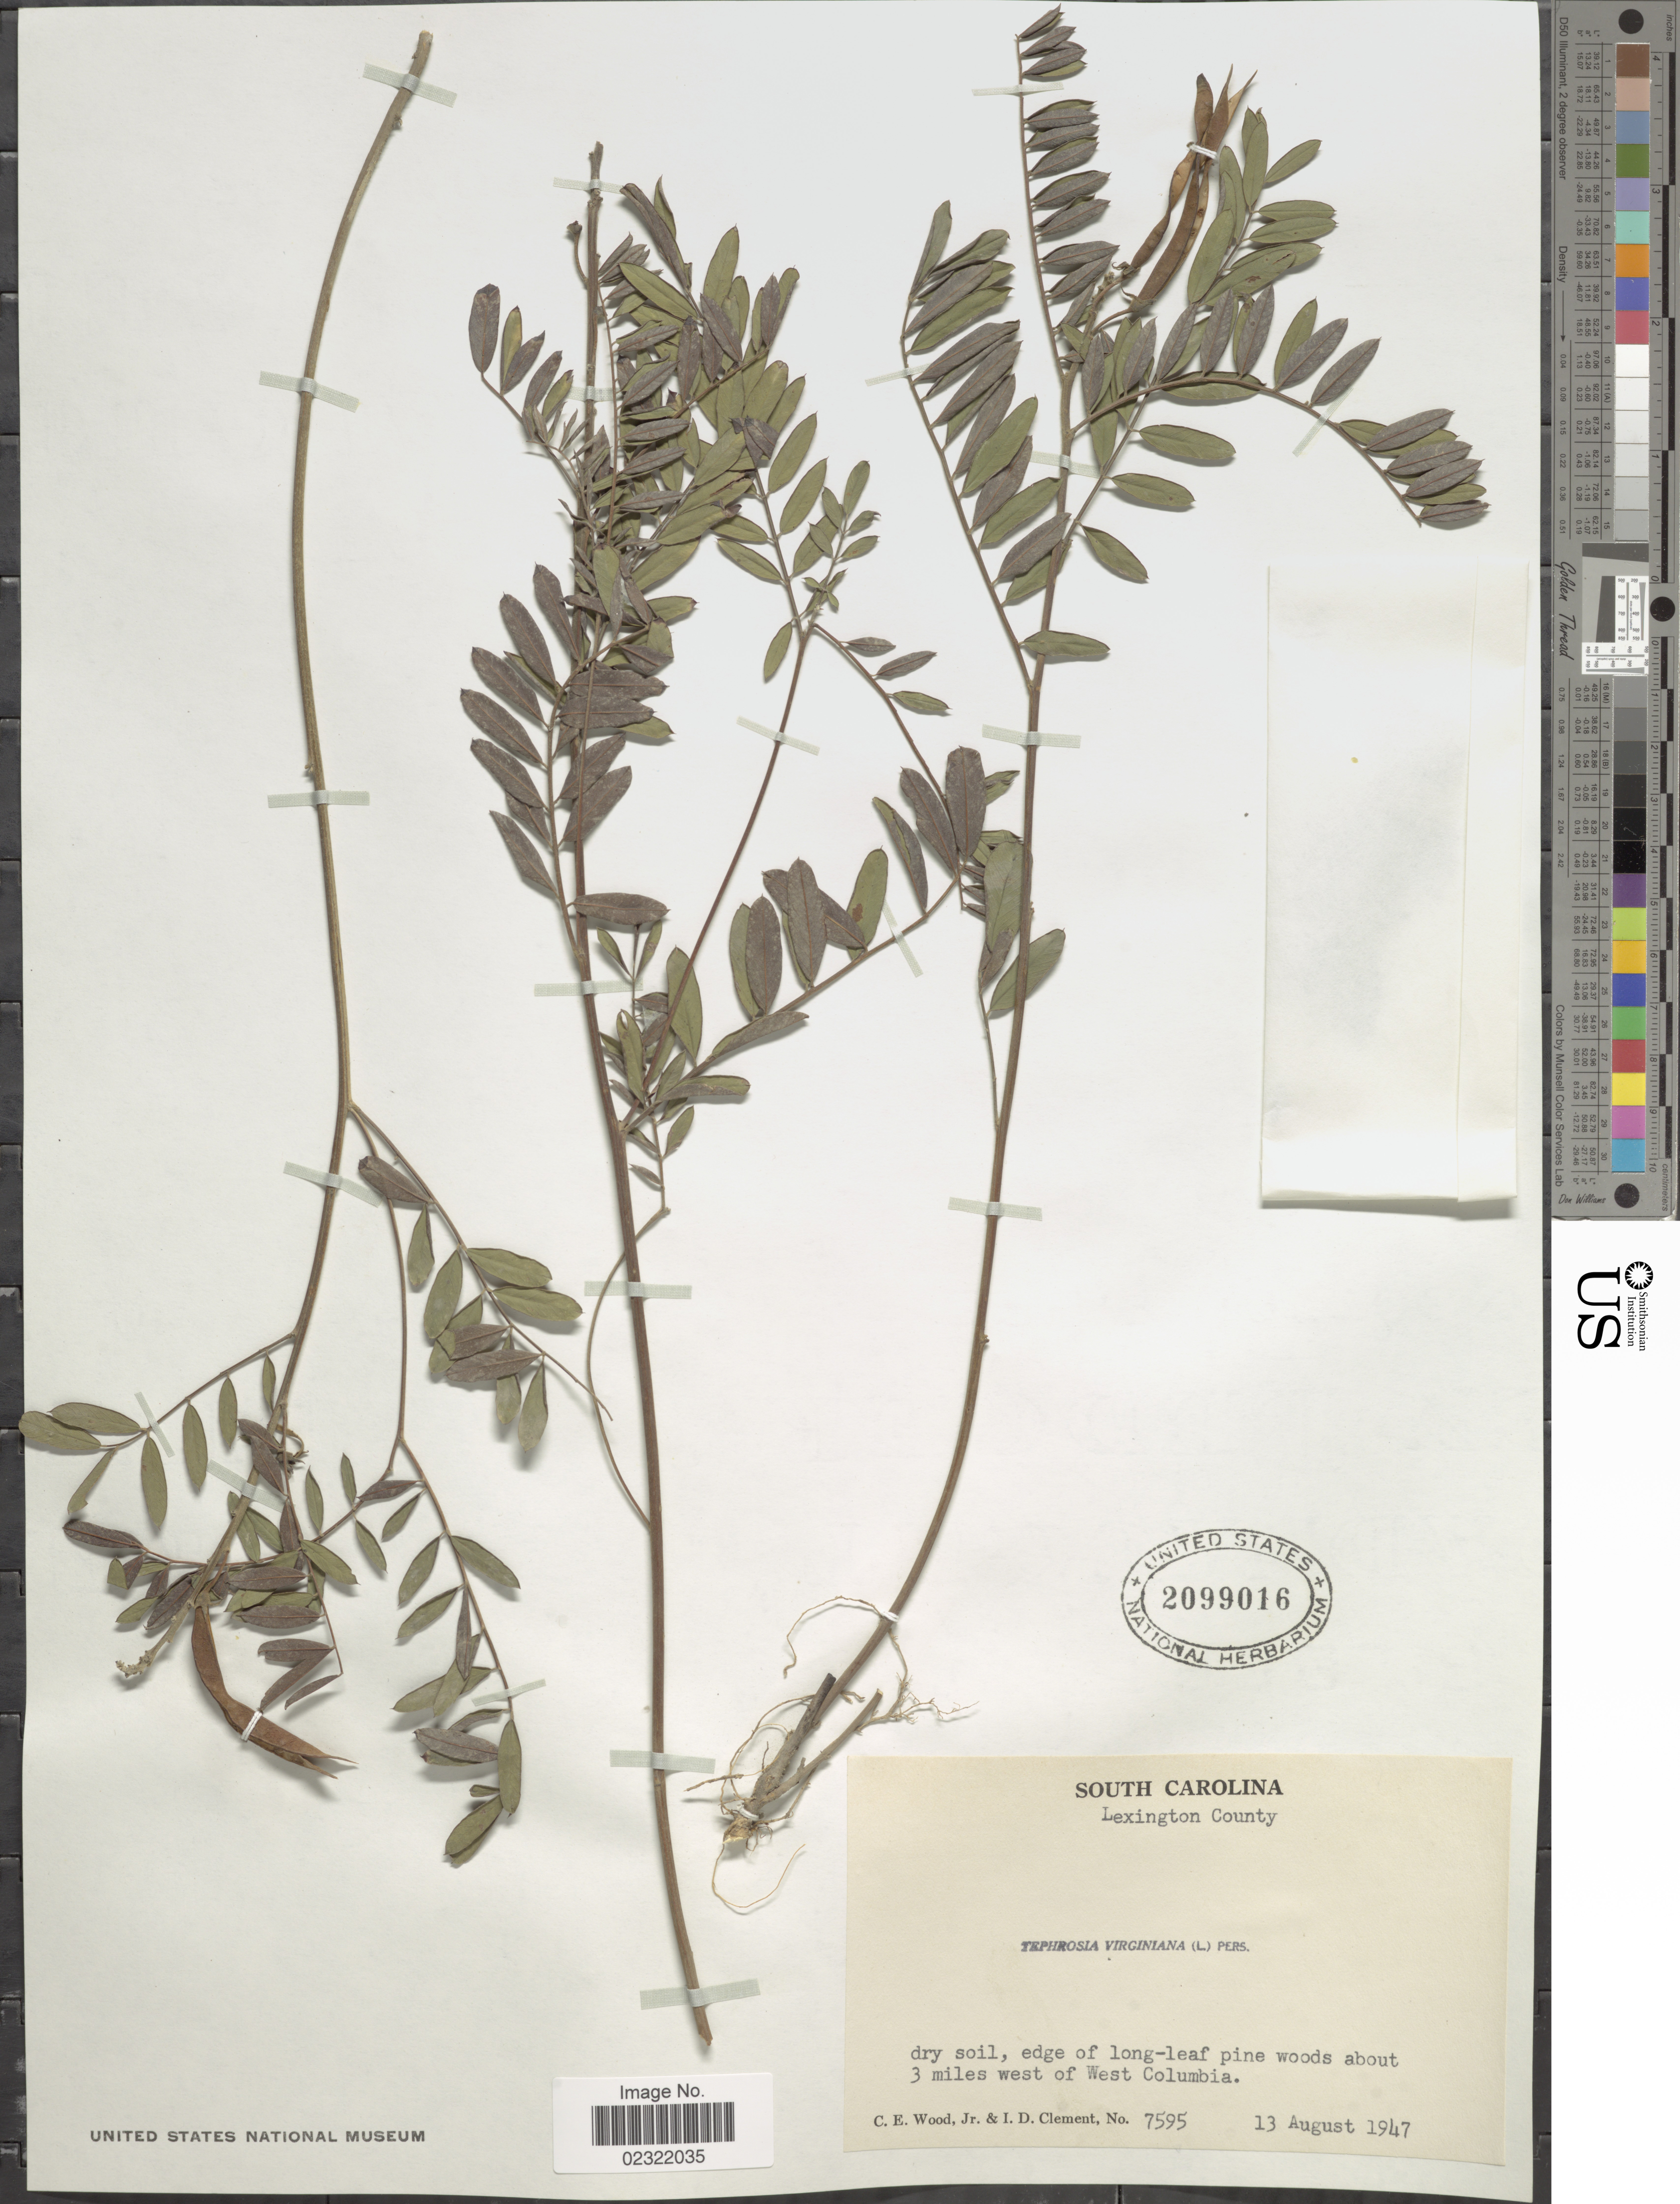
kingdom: Plantae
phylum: Tracheophyta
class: Magnoliopsida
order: Fabales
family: Fabaceae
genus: Tephrosia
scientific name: Tephrosia virginiana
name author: (L.) Pers.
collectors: C. Wood & I. Clement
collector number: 7595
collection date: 1947-08-13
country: United States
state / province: South Carolina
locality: Lexington County, dry soil, edge of long-leaf pine woods about 3 miles of West Columbia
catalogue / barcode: US 2099016